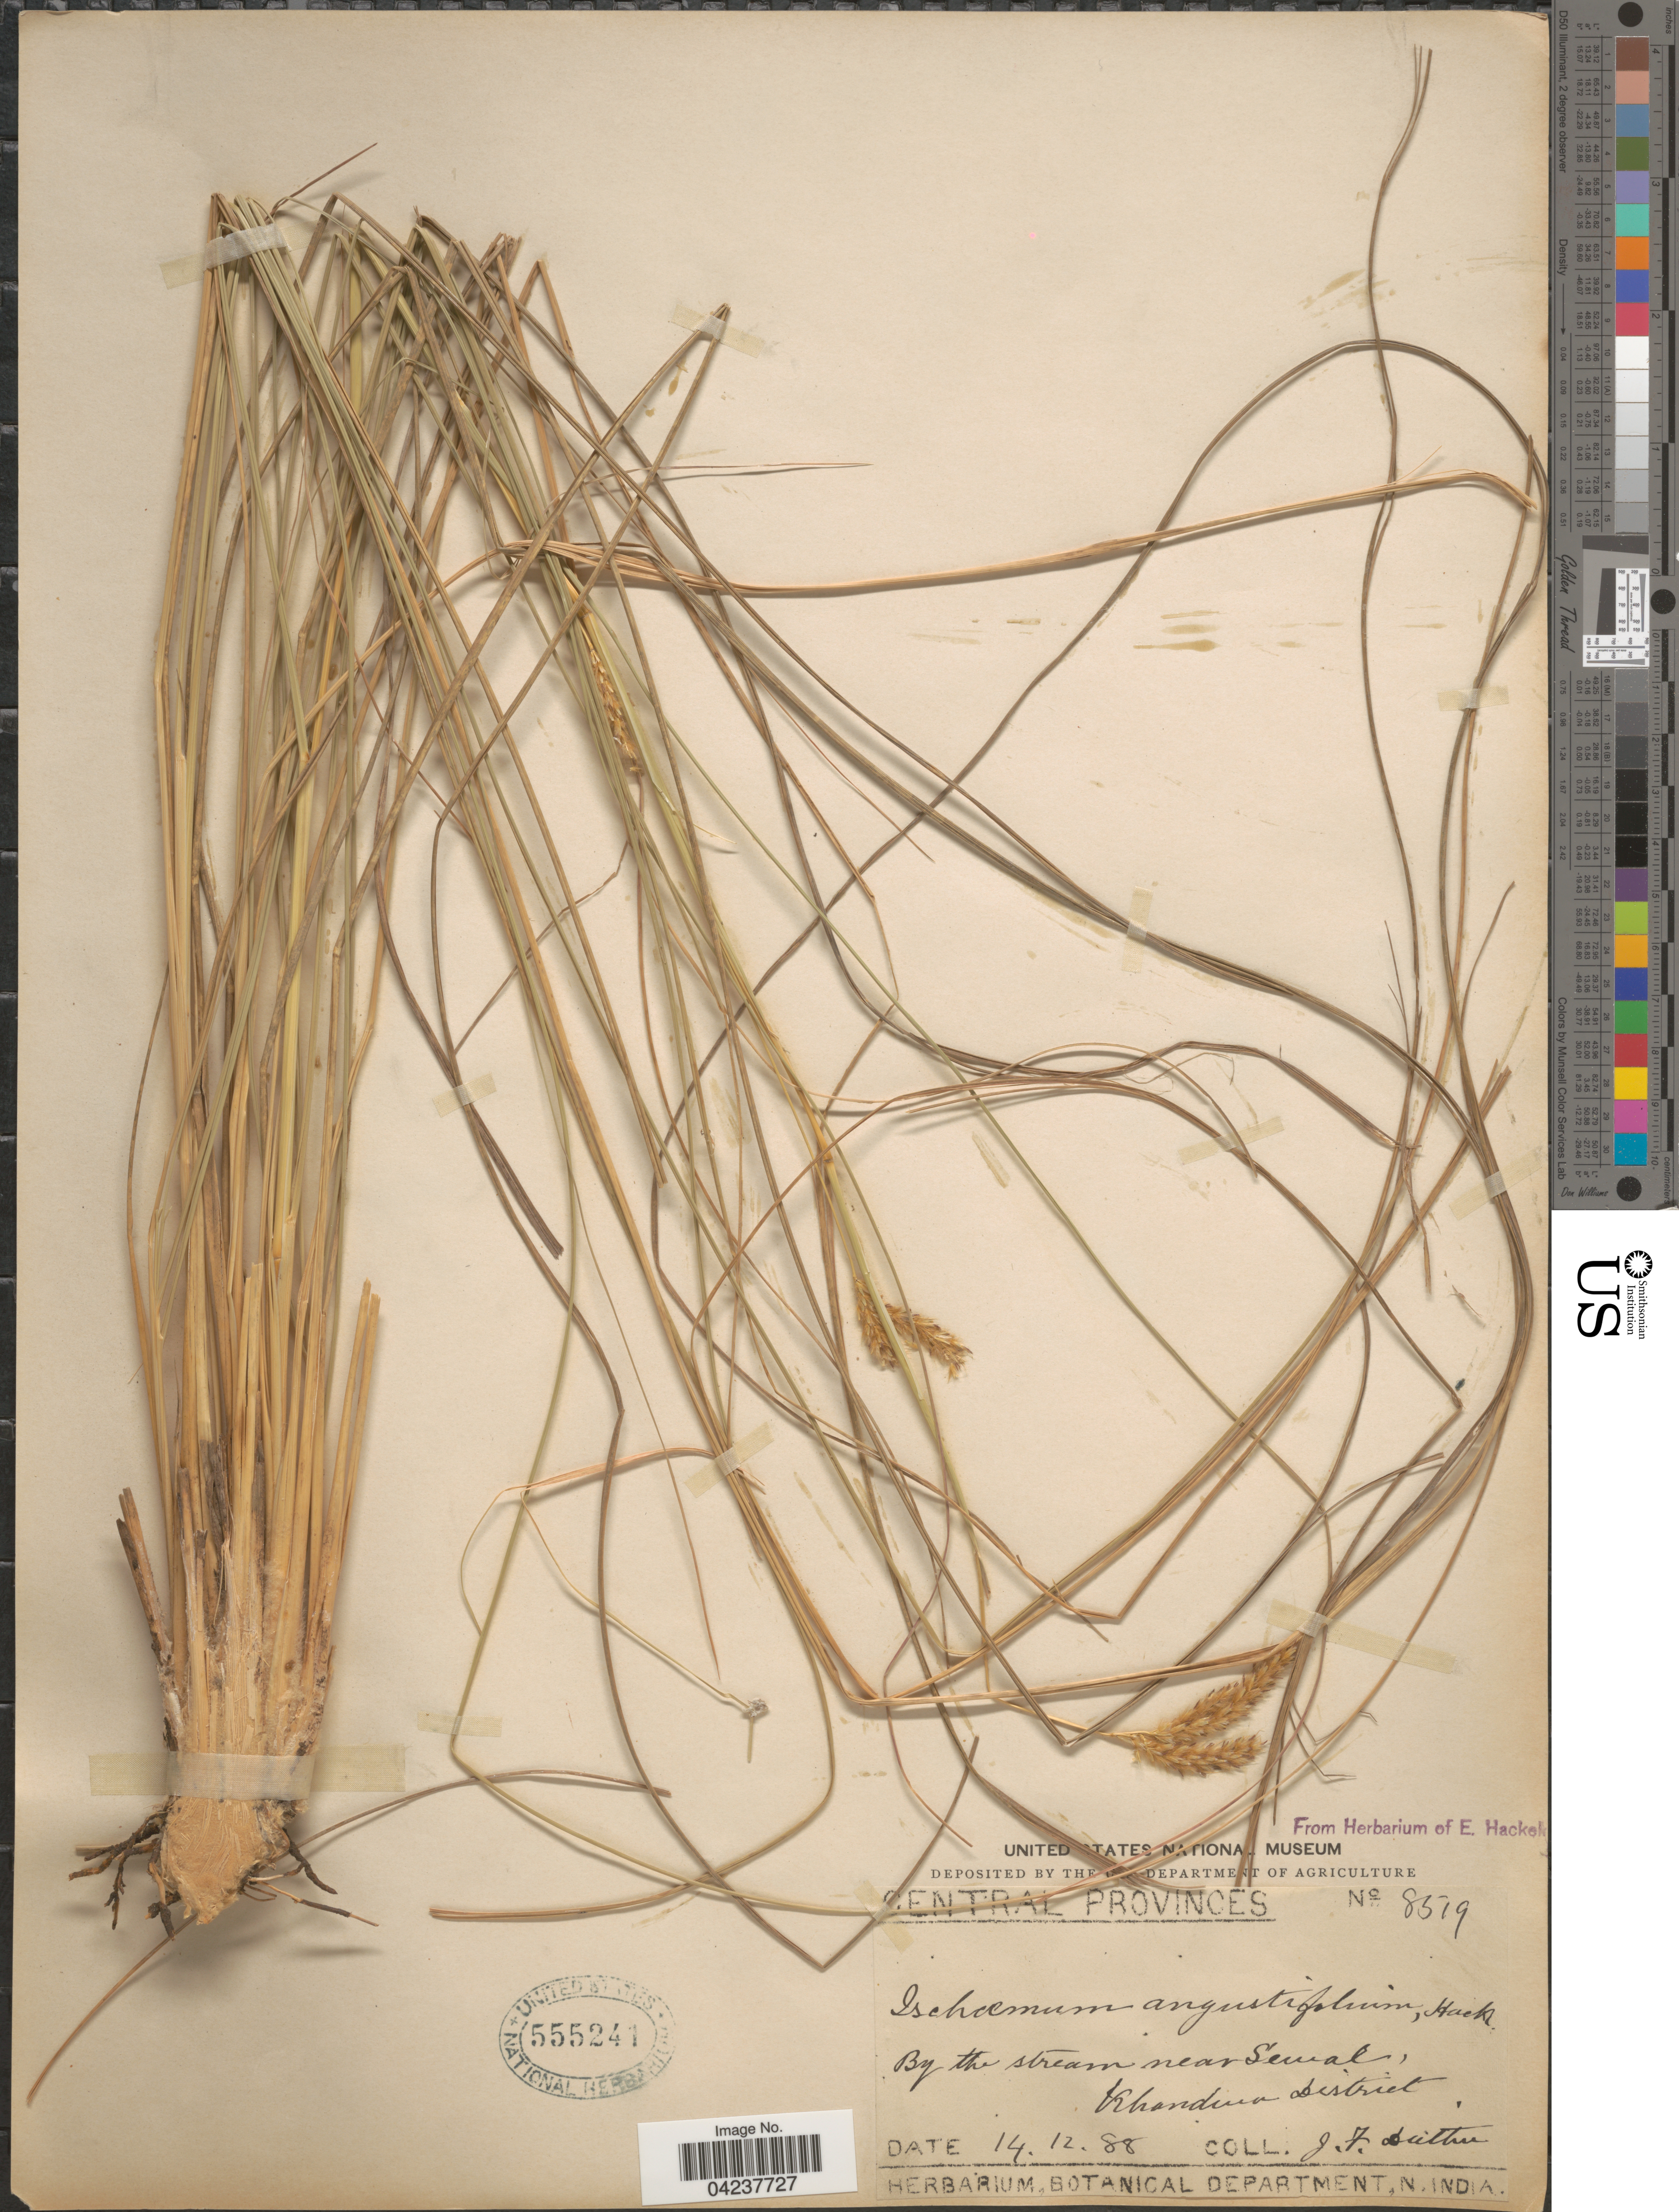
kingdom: Plantae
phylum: Tracheophyta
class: Liliopsida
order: Poales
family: Poaceae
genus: Eulaliopsis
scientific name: Eulaliopsis binata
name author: (Retz.) C. E. Hubb.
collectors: J. F. Duthie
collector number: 8519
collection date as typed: Transcribed d/m/y: 14/12/88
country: India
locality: Central Provinces. By the stream near Sewal, Khandina District.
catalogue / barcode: US 555241